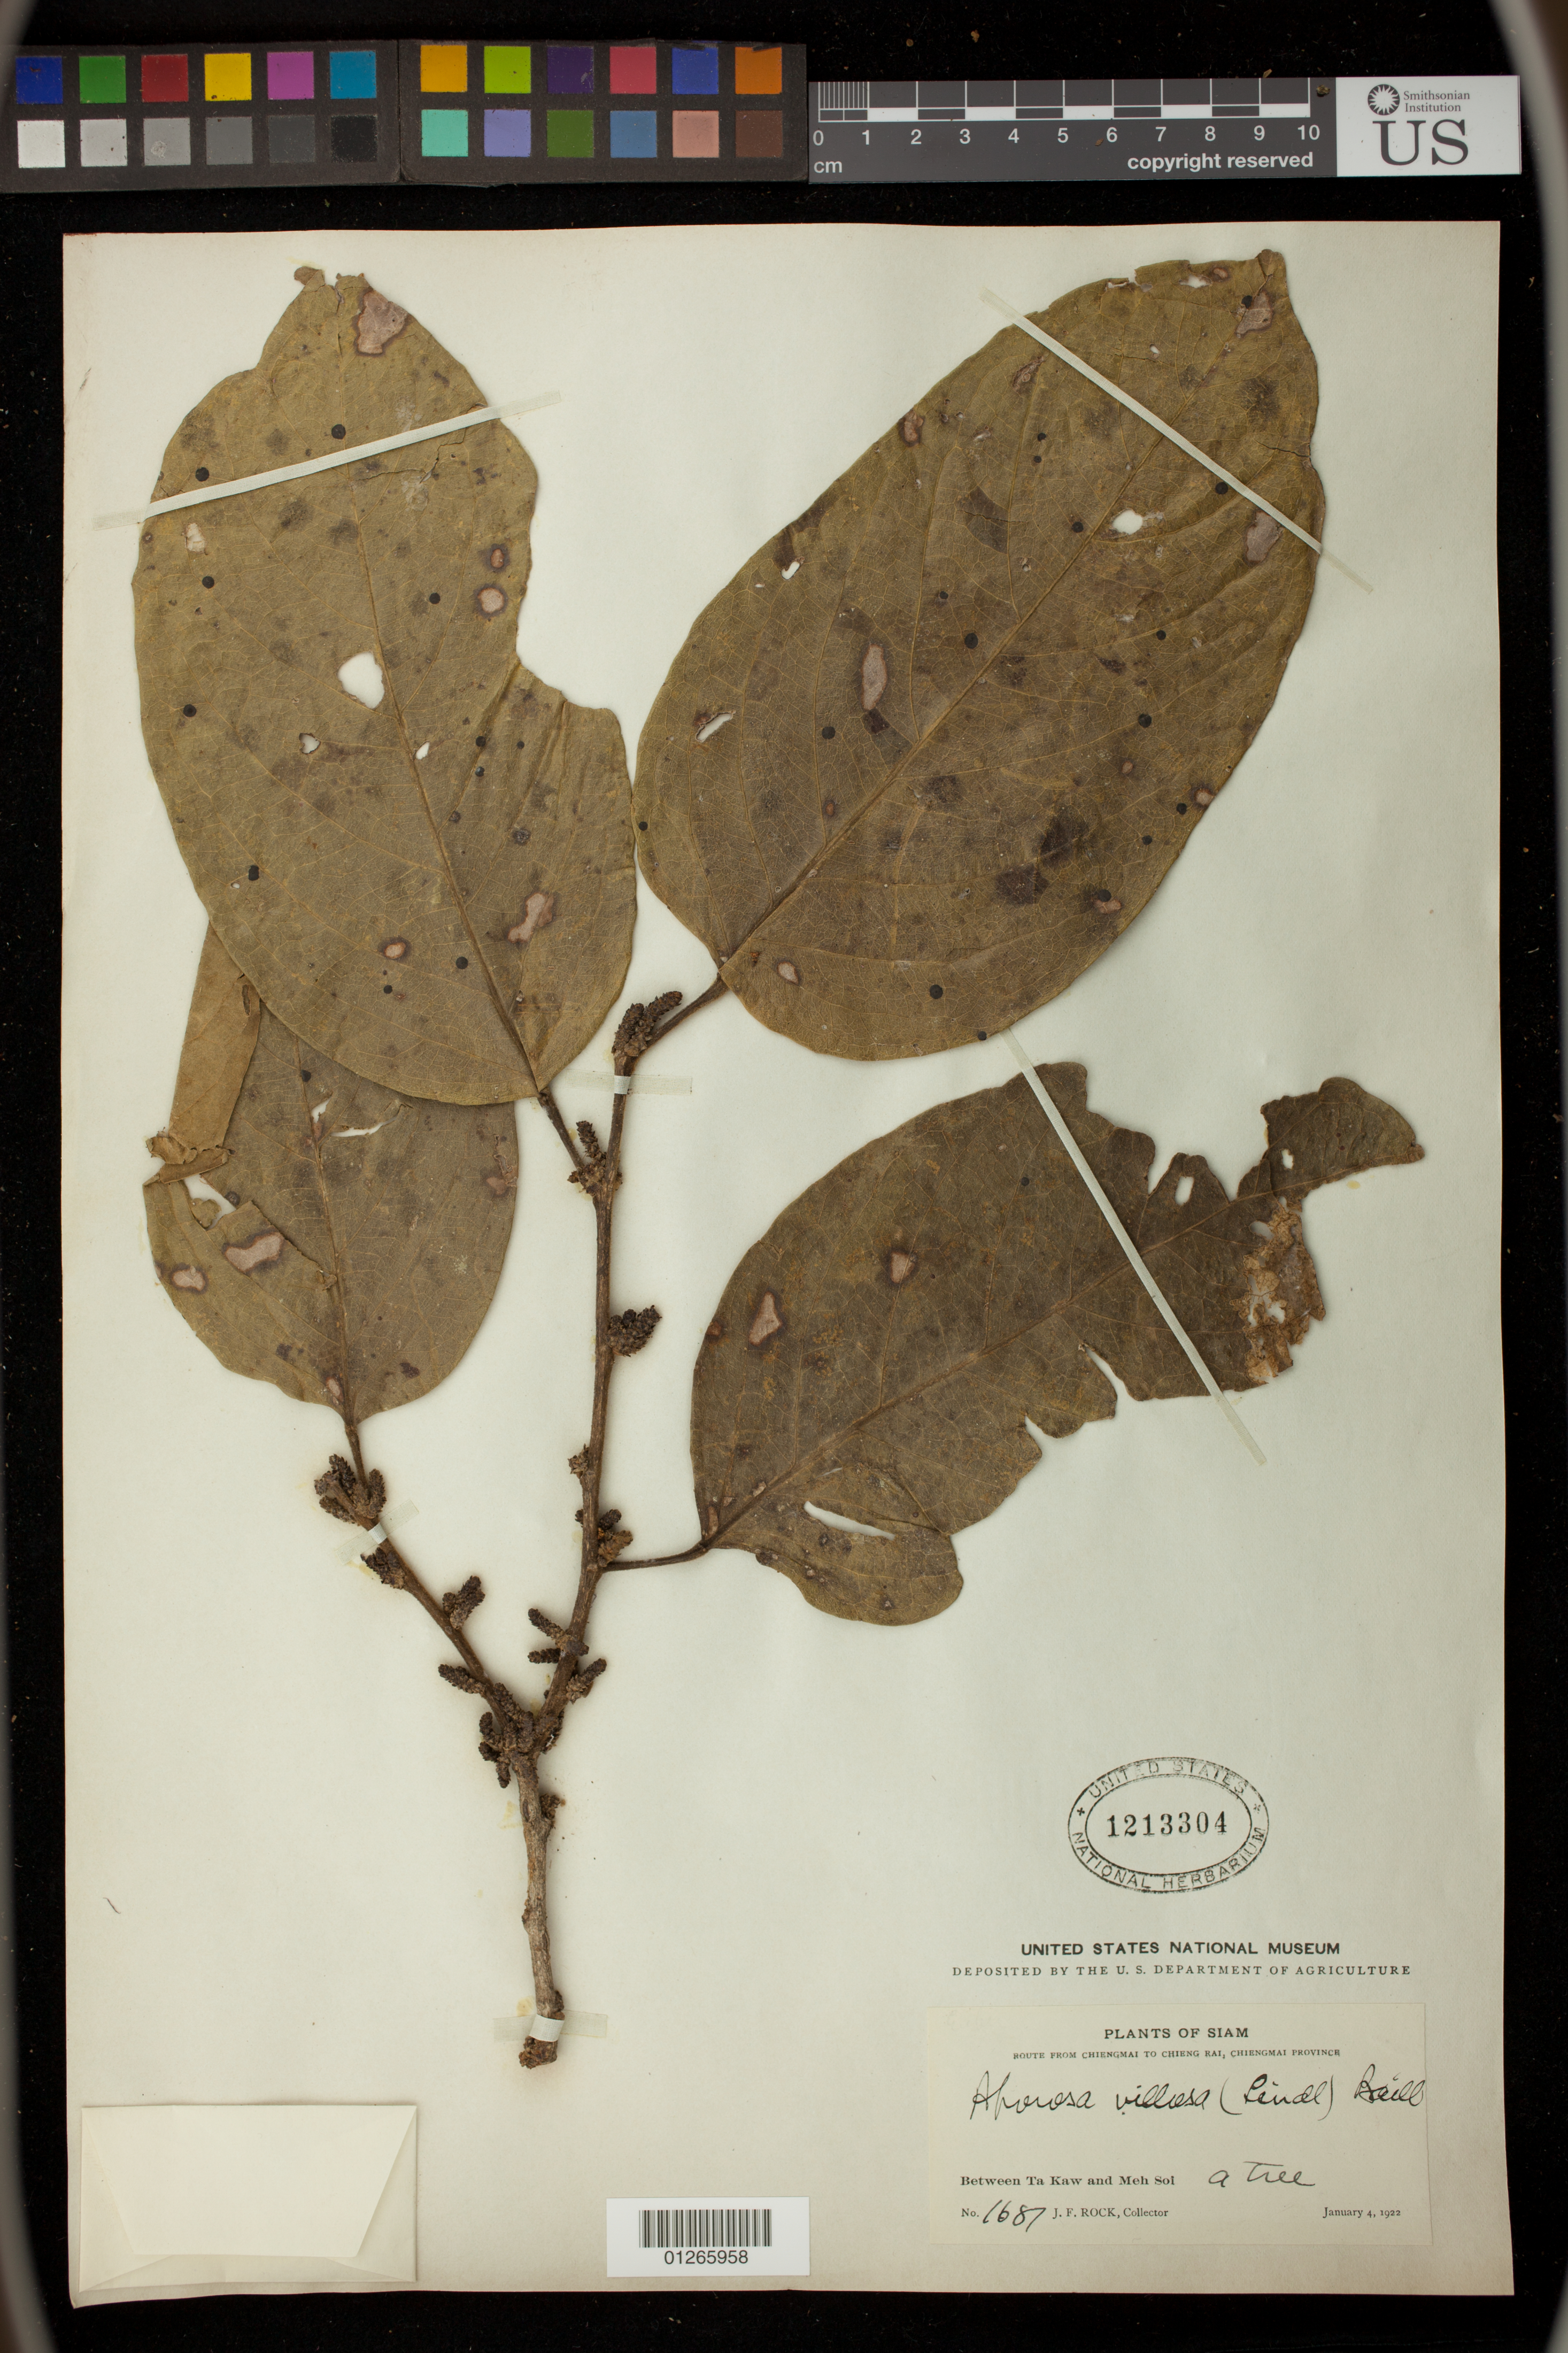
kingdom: Plantae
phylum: Tracheophyta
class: Magnoliopsida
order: Malpighiales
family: Phyllanthaceae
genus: Aporosa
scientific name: Aporosa octandra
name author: (Buch.-Ham. & D. Don) Vickery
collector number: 1687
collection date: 1922-01-04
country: Thailand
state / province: Chiang Mai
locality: Route from Chiengmai to Chieng Rai, Chiengmai Province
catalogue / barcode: US 1213304